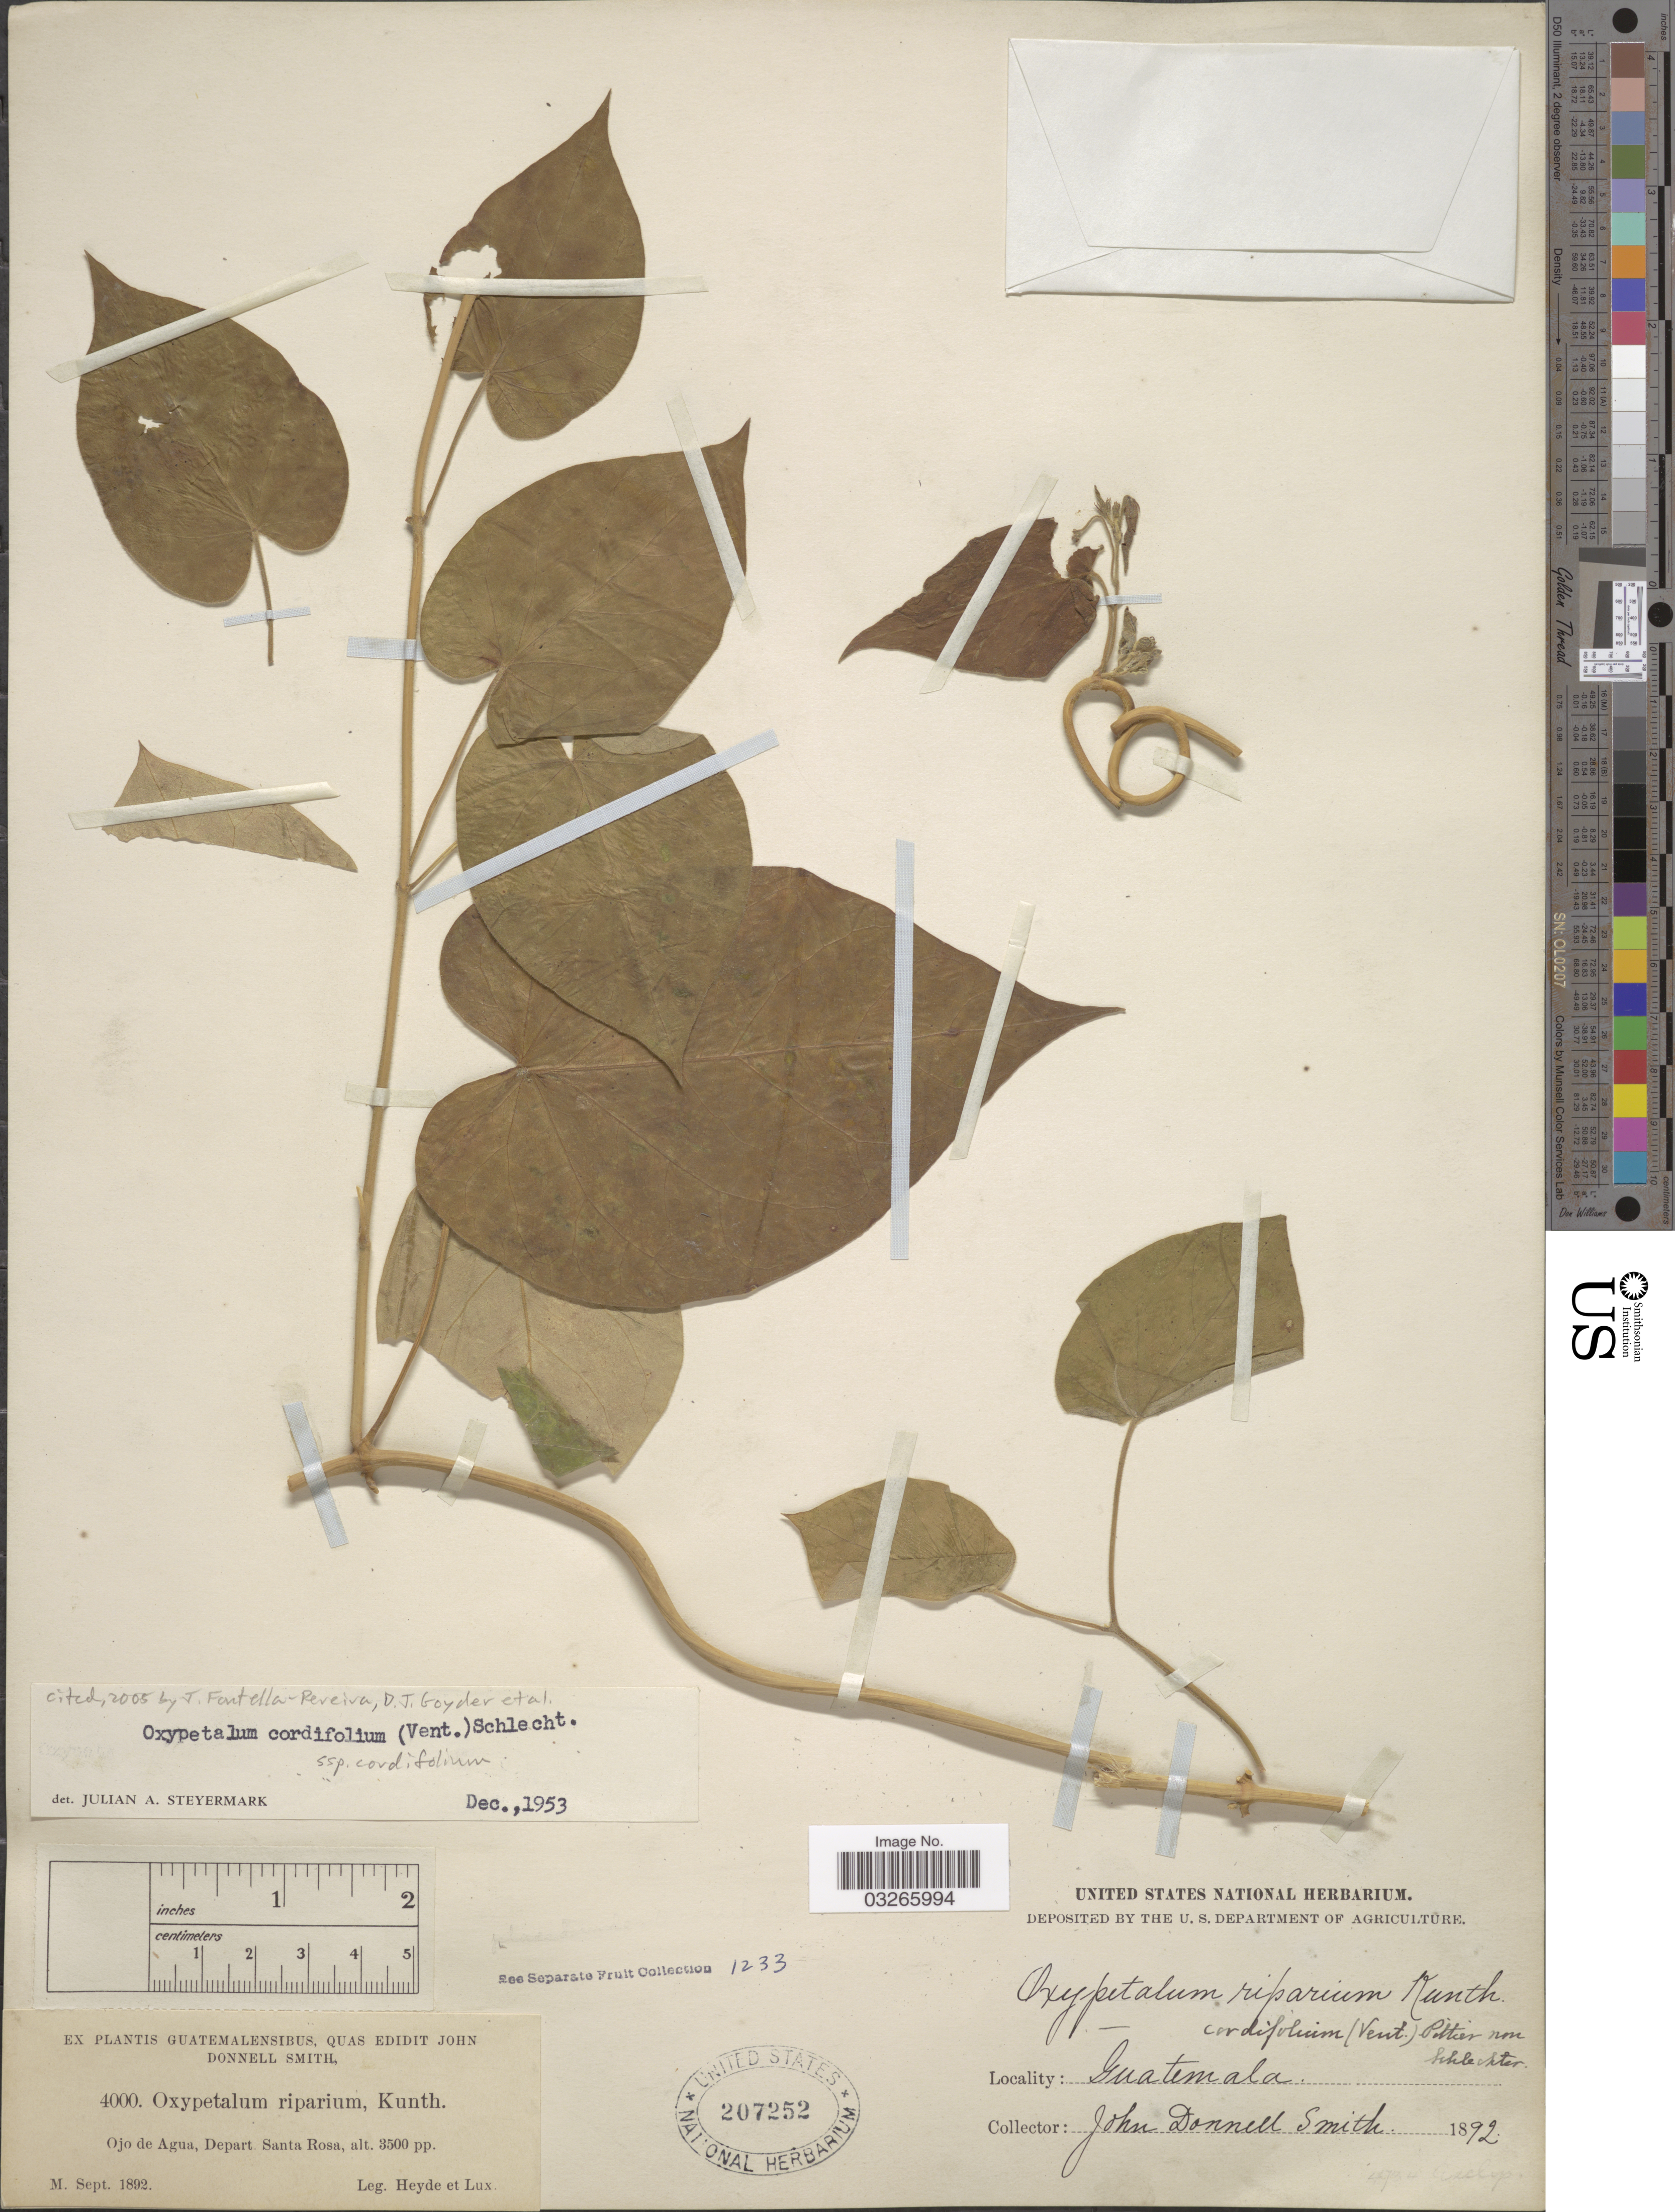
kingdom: Plantae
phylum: Tracheophyta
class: Magnoliopsida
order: Gentianales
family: Apocynaceae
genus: Oxypetalum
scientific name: Oxypetalum cordifolium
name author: (Vent.) Schltr.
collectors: Heyde & Lux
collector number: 4000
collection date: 1892-09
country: Guatemala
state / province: Santa Rosa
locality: Ojo de Agua, Depart. Santa Rosa.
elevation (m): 1067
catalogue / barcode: US 207252